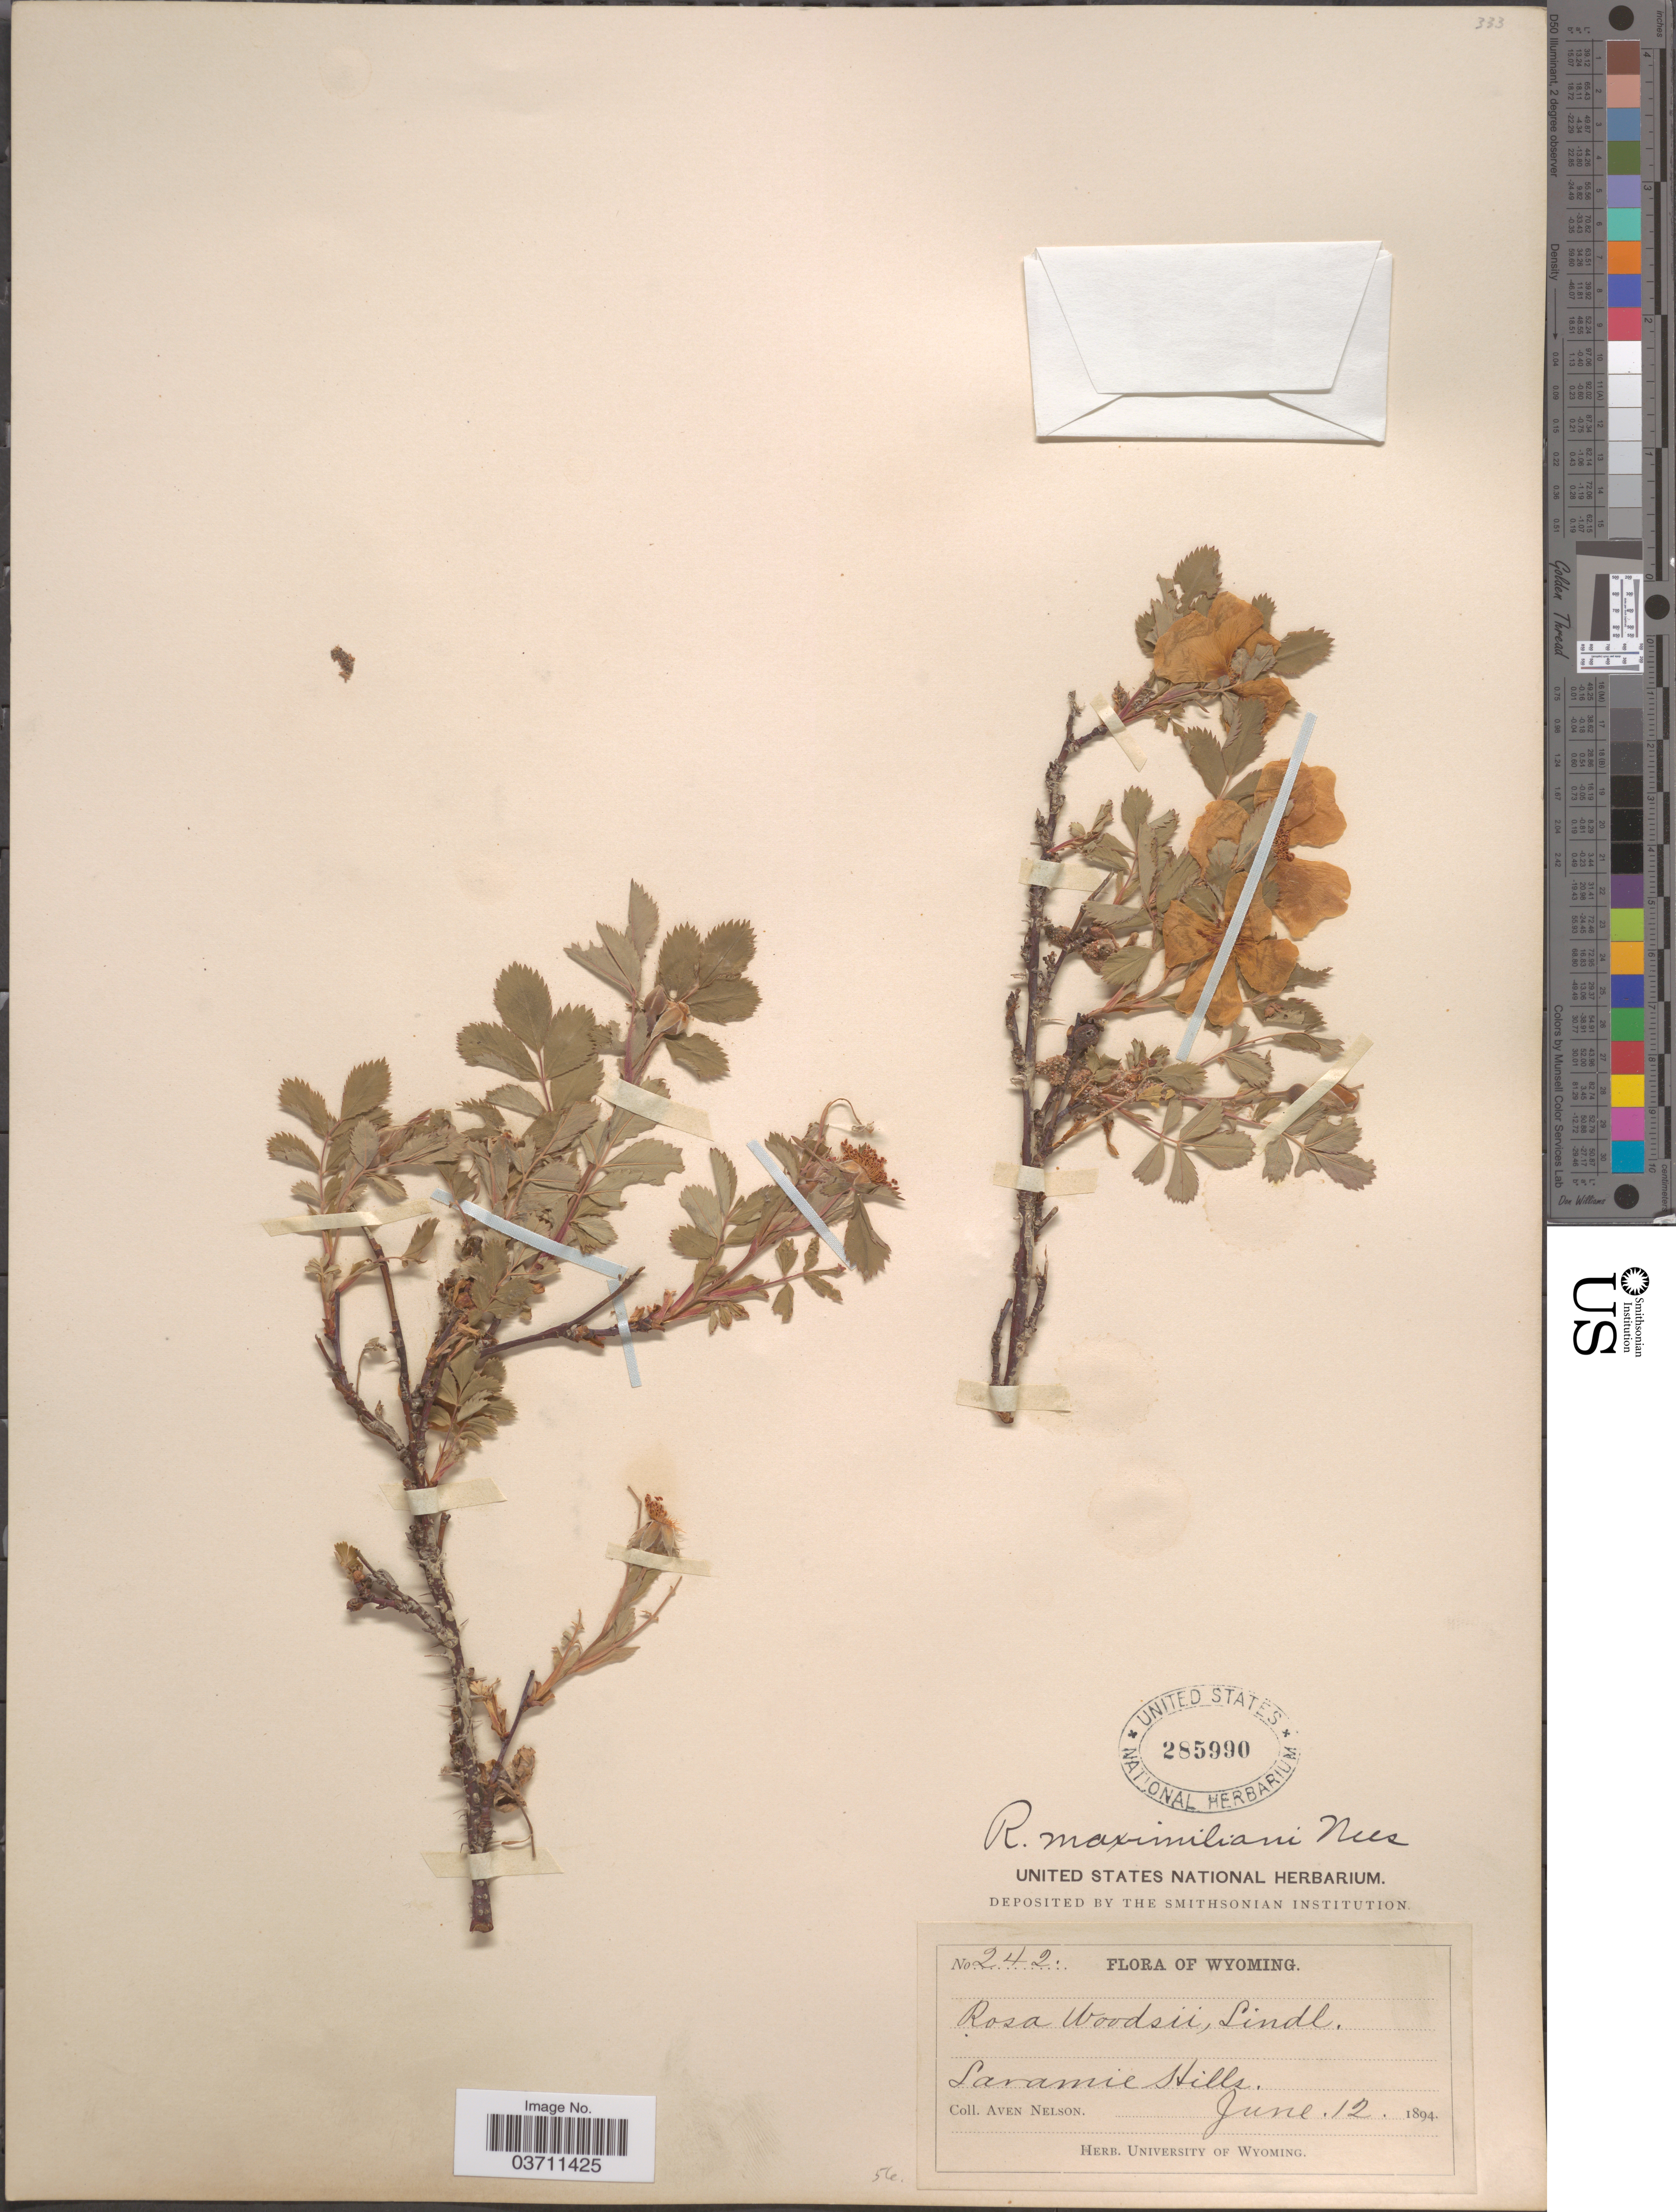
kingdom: Plantae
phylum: Tracheophyta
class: Magnoliopsida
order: Rosales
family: Rosaceae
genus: Rosa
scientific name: Rosa maximiliani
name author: Nees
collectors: A. Nelson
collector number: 242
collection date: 1894-06-12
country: United States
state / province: Wyoming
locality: Laramie Hills.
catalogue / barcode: US 285990